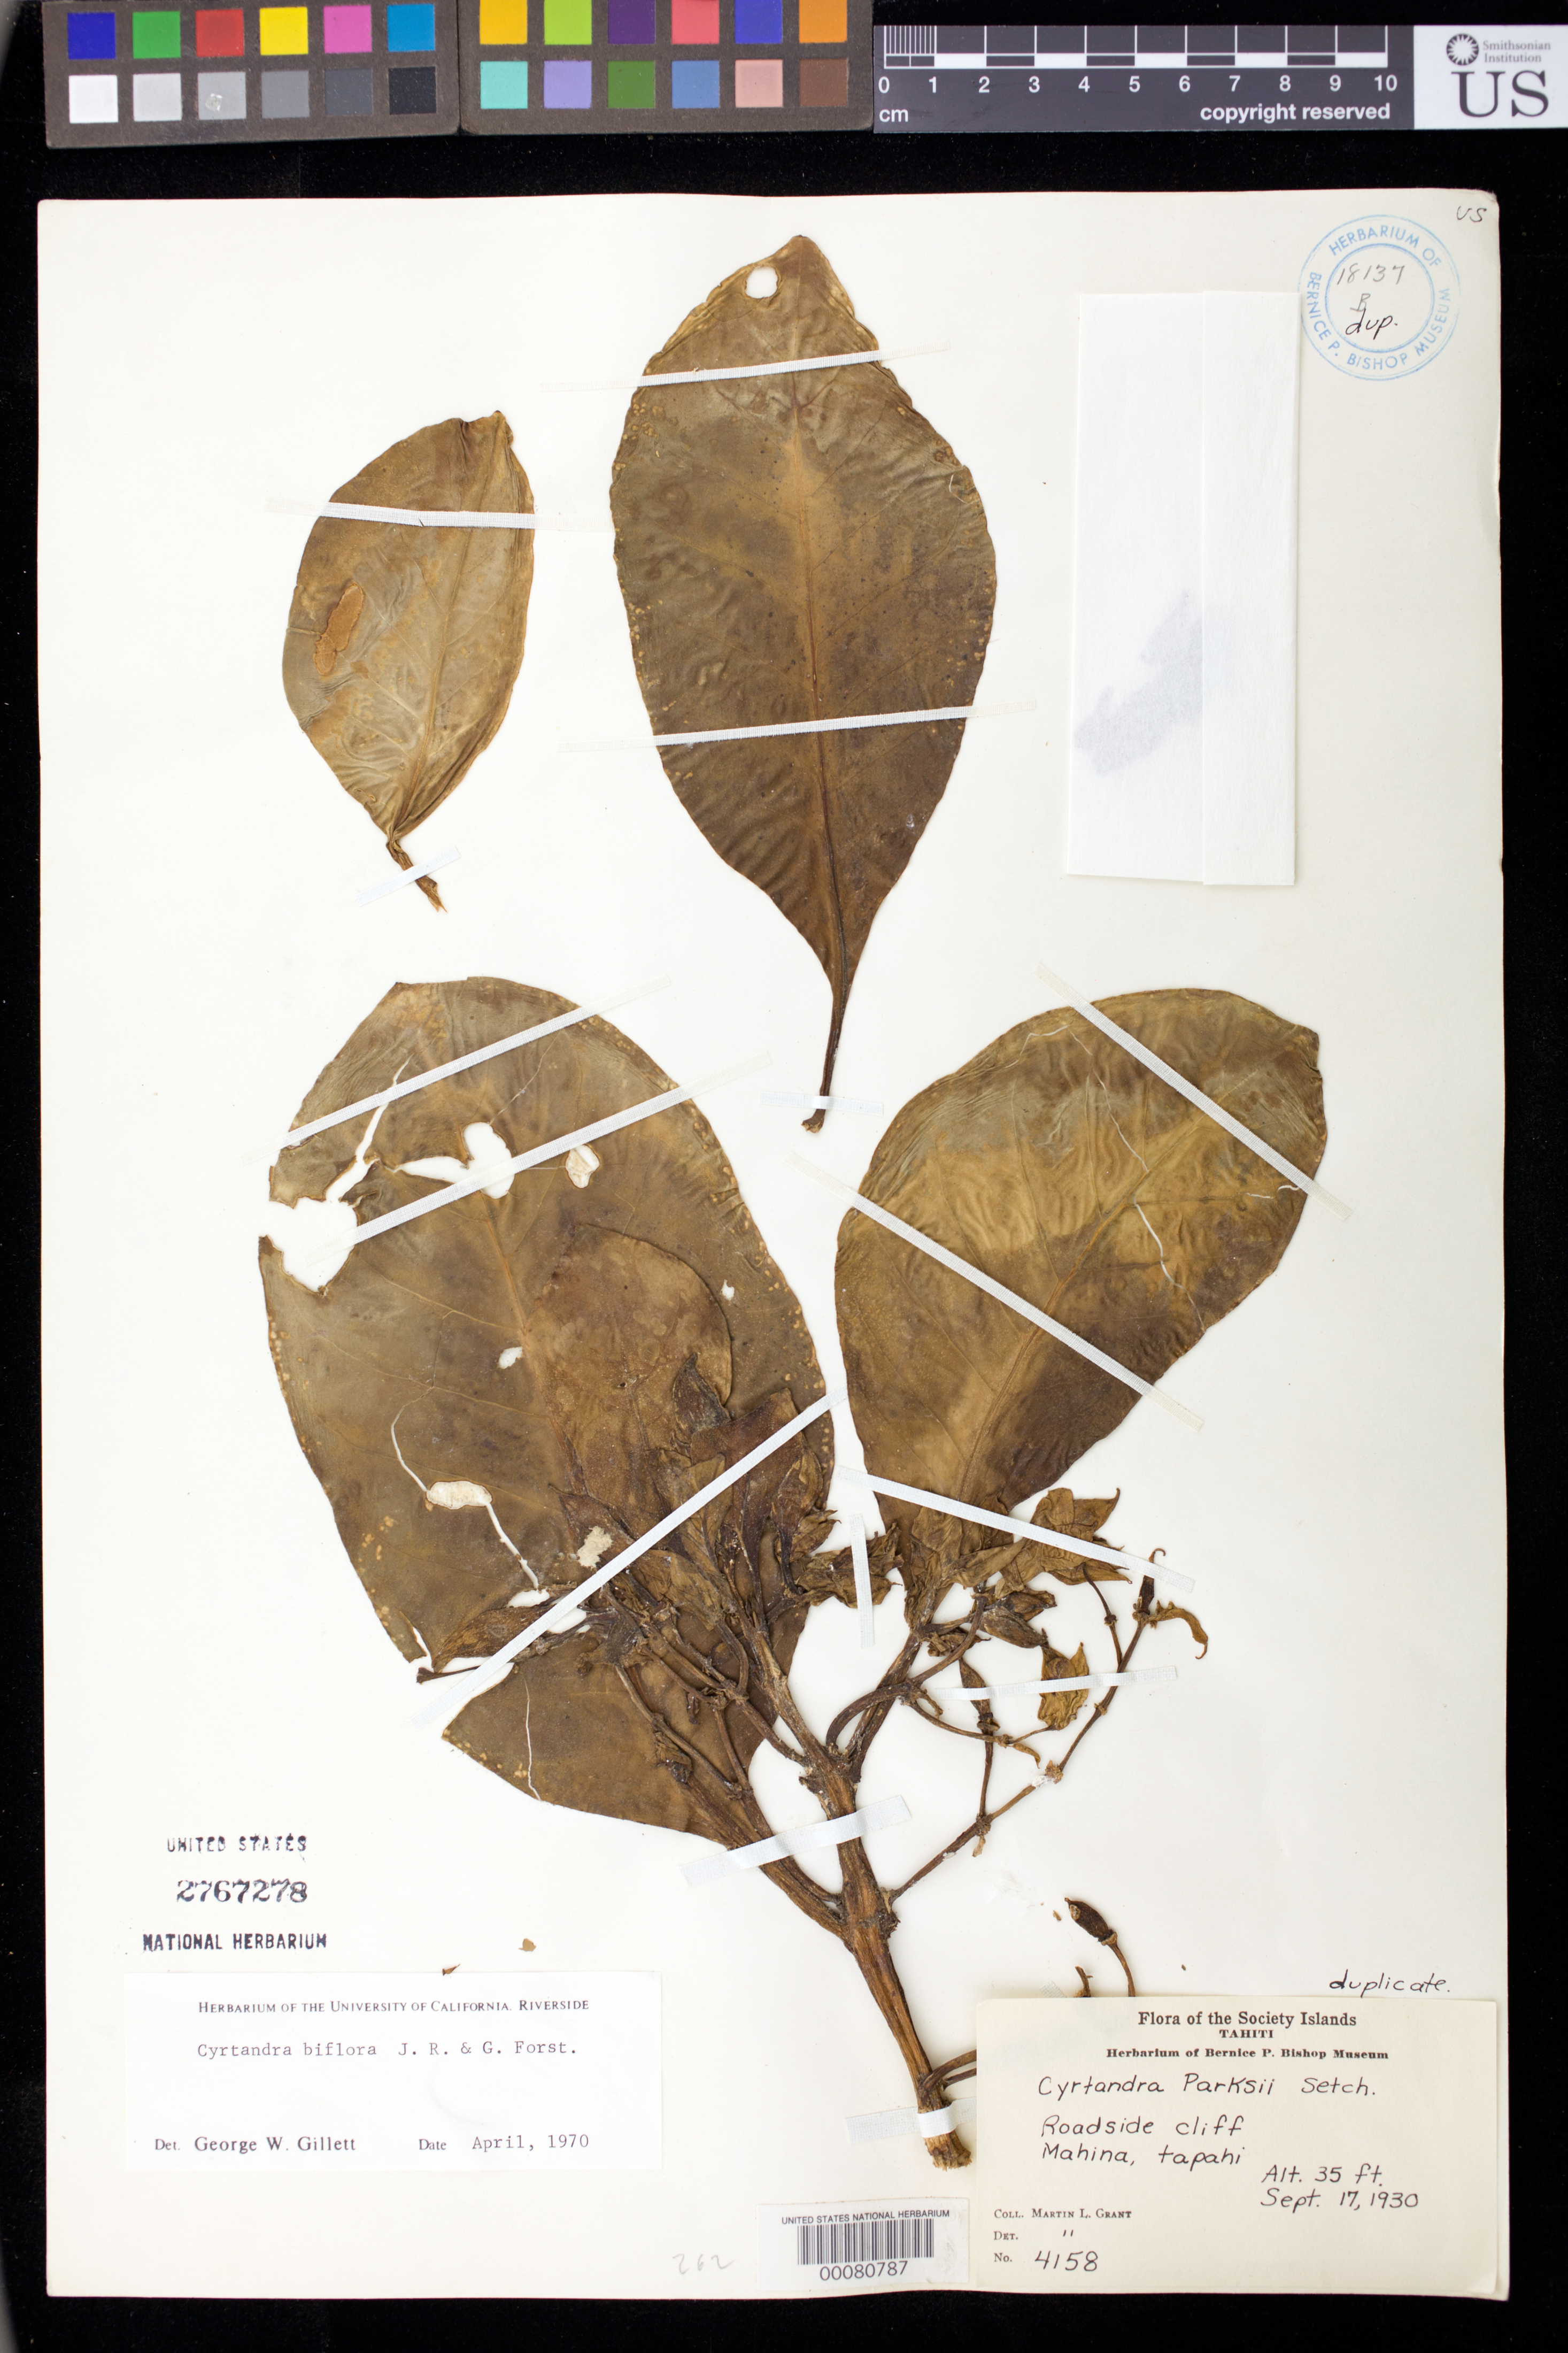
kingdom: Plantae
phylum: Tracheophyta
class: Magnoliopsida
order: Lamiales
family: Gesneriaceae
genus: Cyrtandra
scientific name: Cyrtandra biflora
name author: Hook. & Arn.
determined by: Gillett, G. W.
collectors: M. L. Grant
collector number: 4158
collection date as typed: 17 Sep 1930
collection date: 1930-09-17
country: French Polynesia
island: Tahiti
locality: Mahina, tapahi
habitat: Roadside cliff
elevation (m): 11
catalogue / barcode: US 2767278